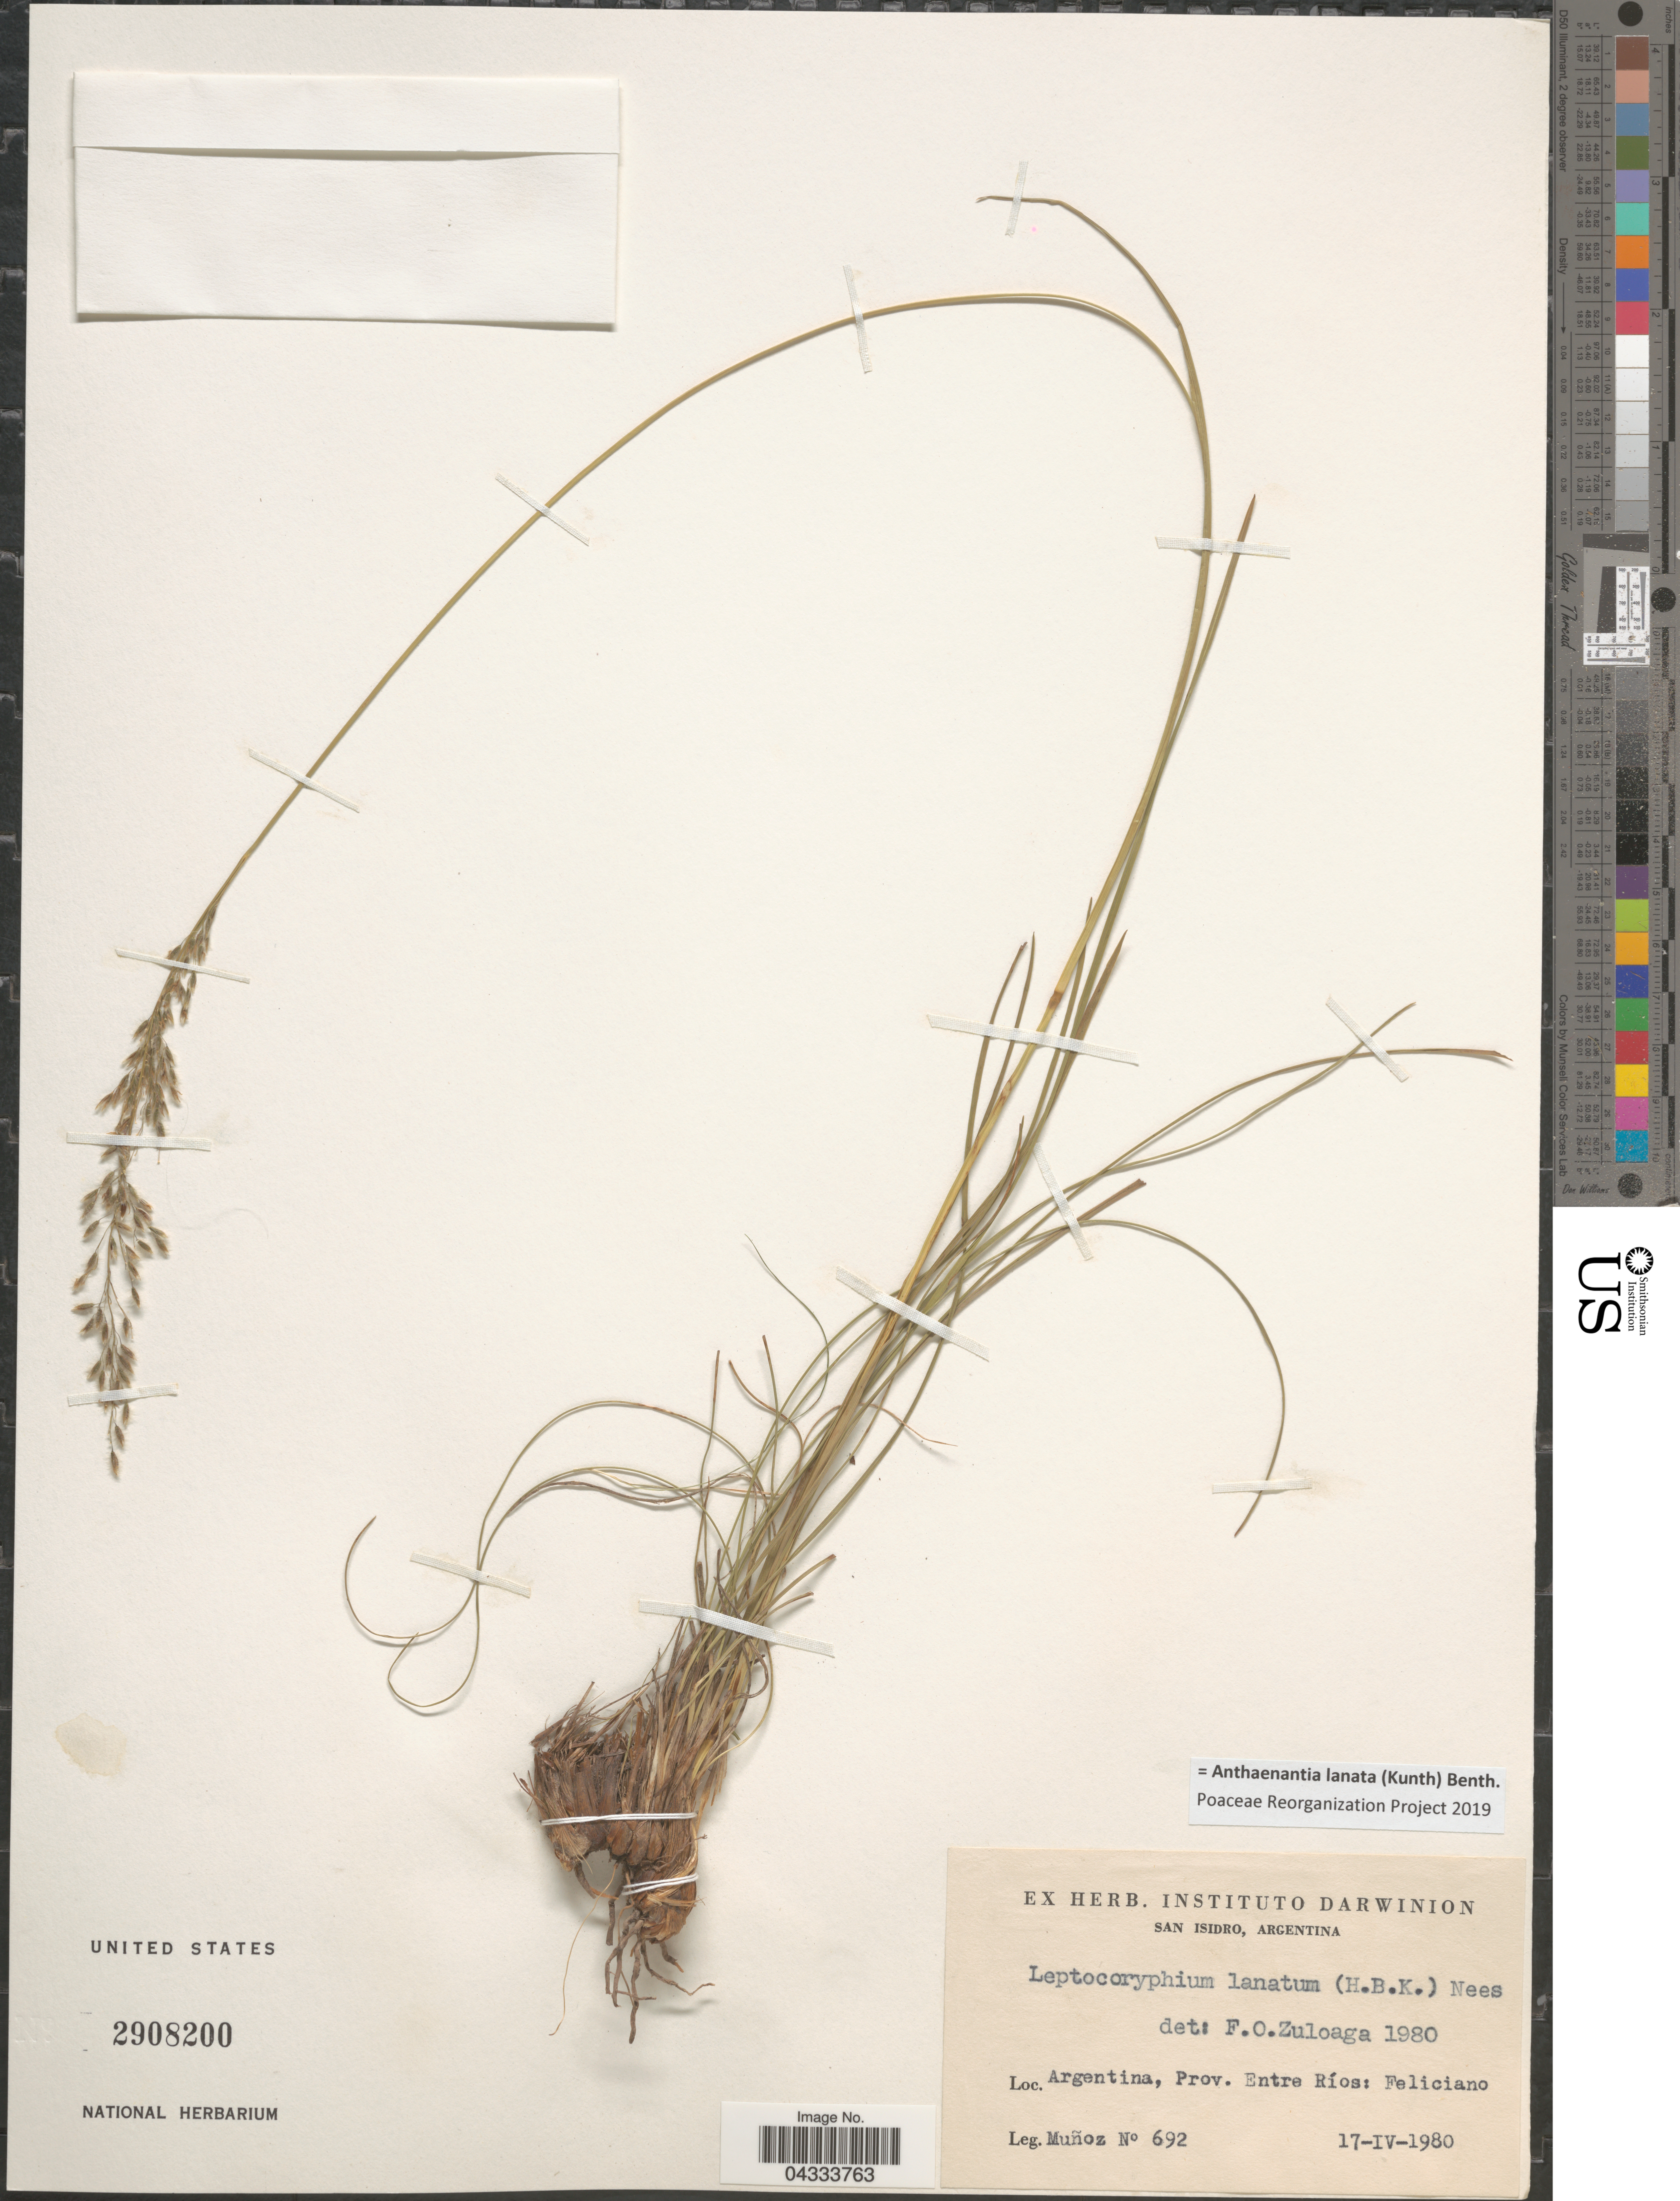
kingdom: Plantae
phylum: Tracheophyta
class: Liliopsida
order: Poales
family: Poaceae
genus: Anthaenantia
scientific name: Anthaenantia lanata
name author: (Kunth) Benth.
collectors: Muñoz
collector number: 692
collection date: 1980-04-17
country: Argentina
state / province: Entre Rios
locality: Feliciano.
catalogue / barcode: US 2908200